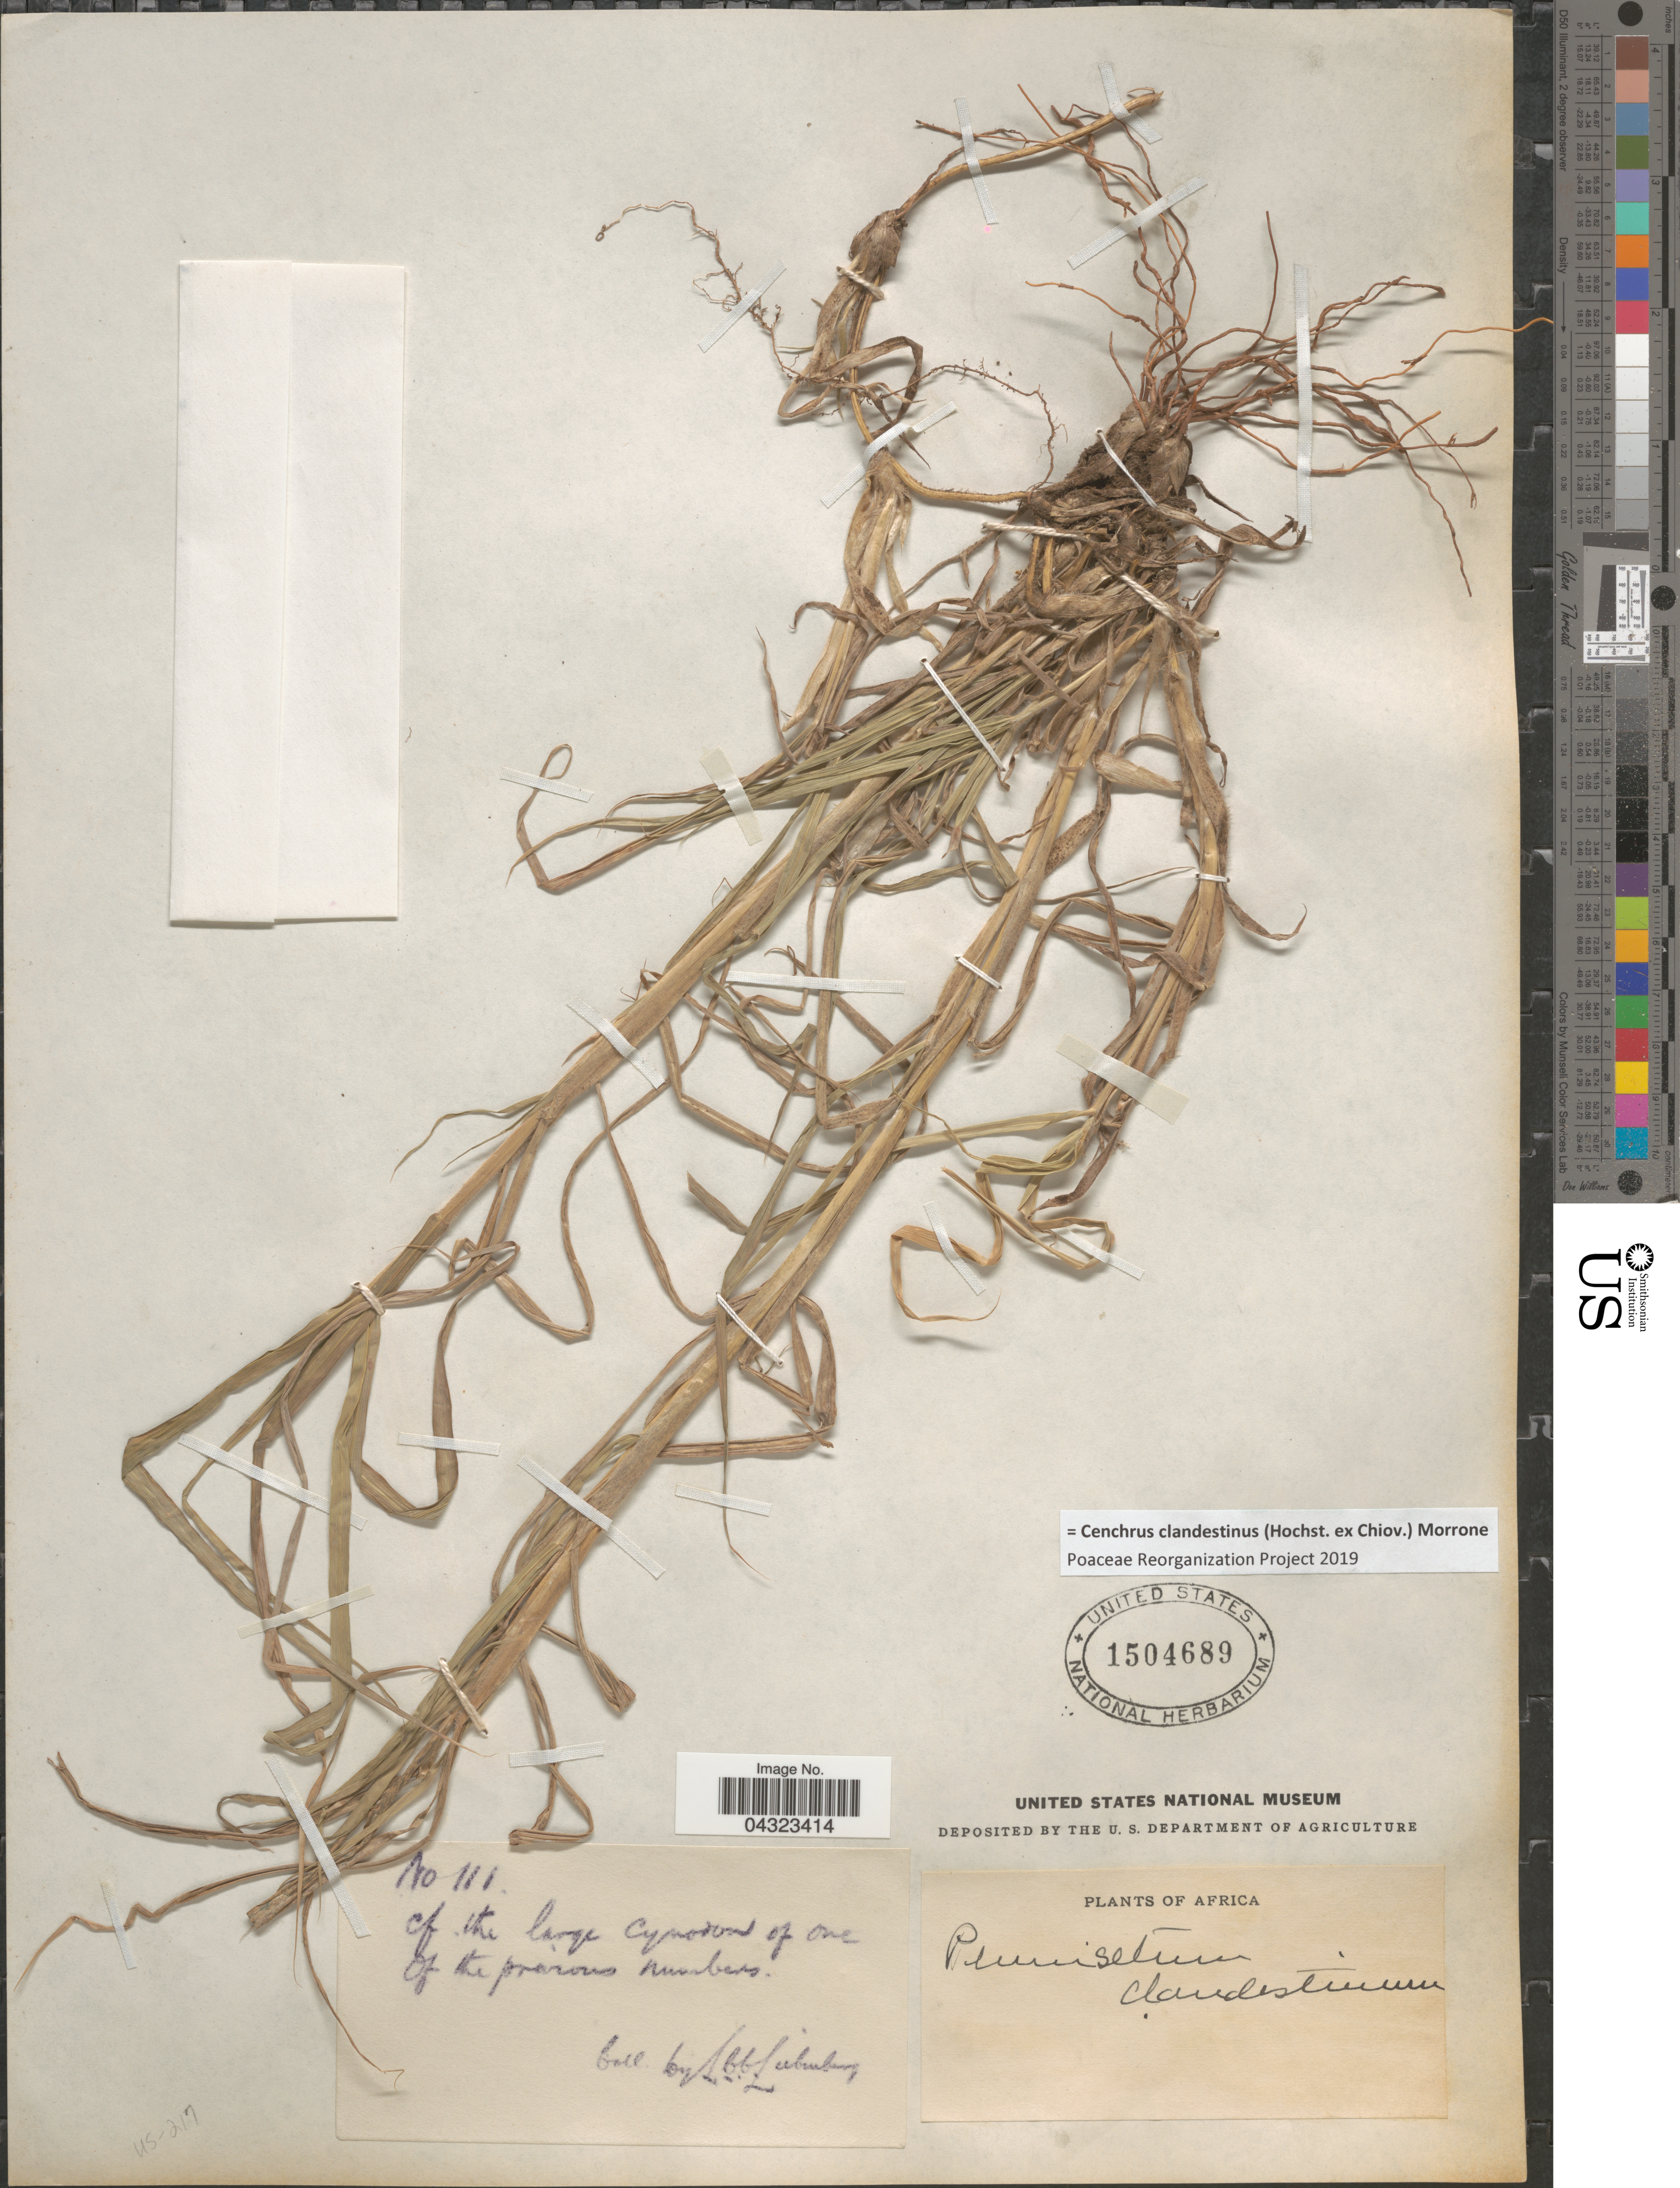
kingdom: Plantae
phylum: Tracheophyta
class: Liliopsida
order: Poales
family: Poaceae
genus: Cenchrus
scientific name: Cenchrus clandestinus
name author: (Hochst. & Chiov.) Morrone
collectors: L. Liebenberg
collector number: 111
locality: Africa.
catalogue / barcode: US 1504689